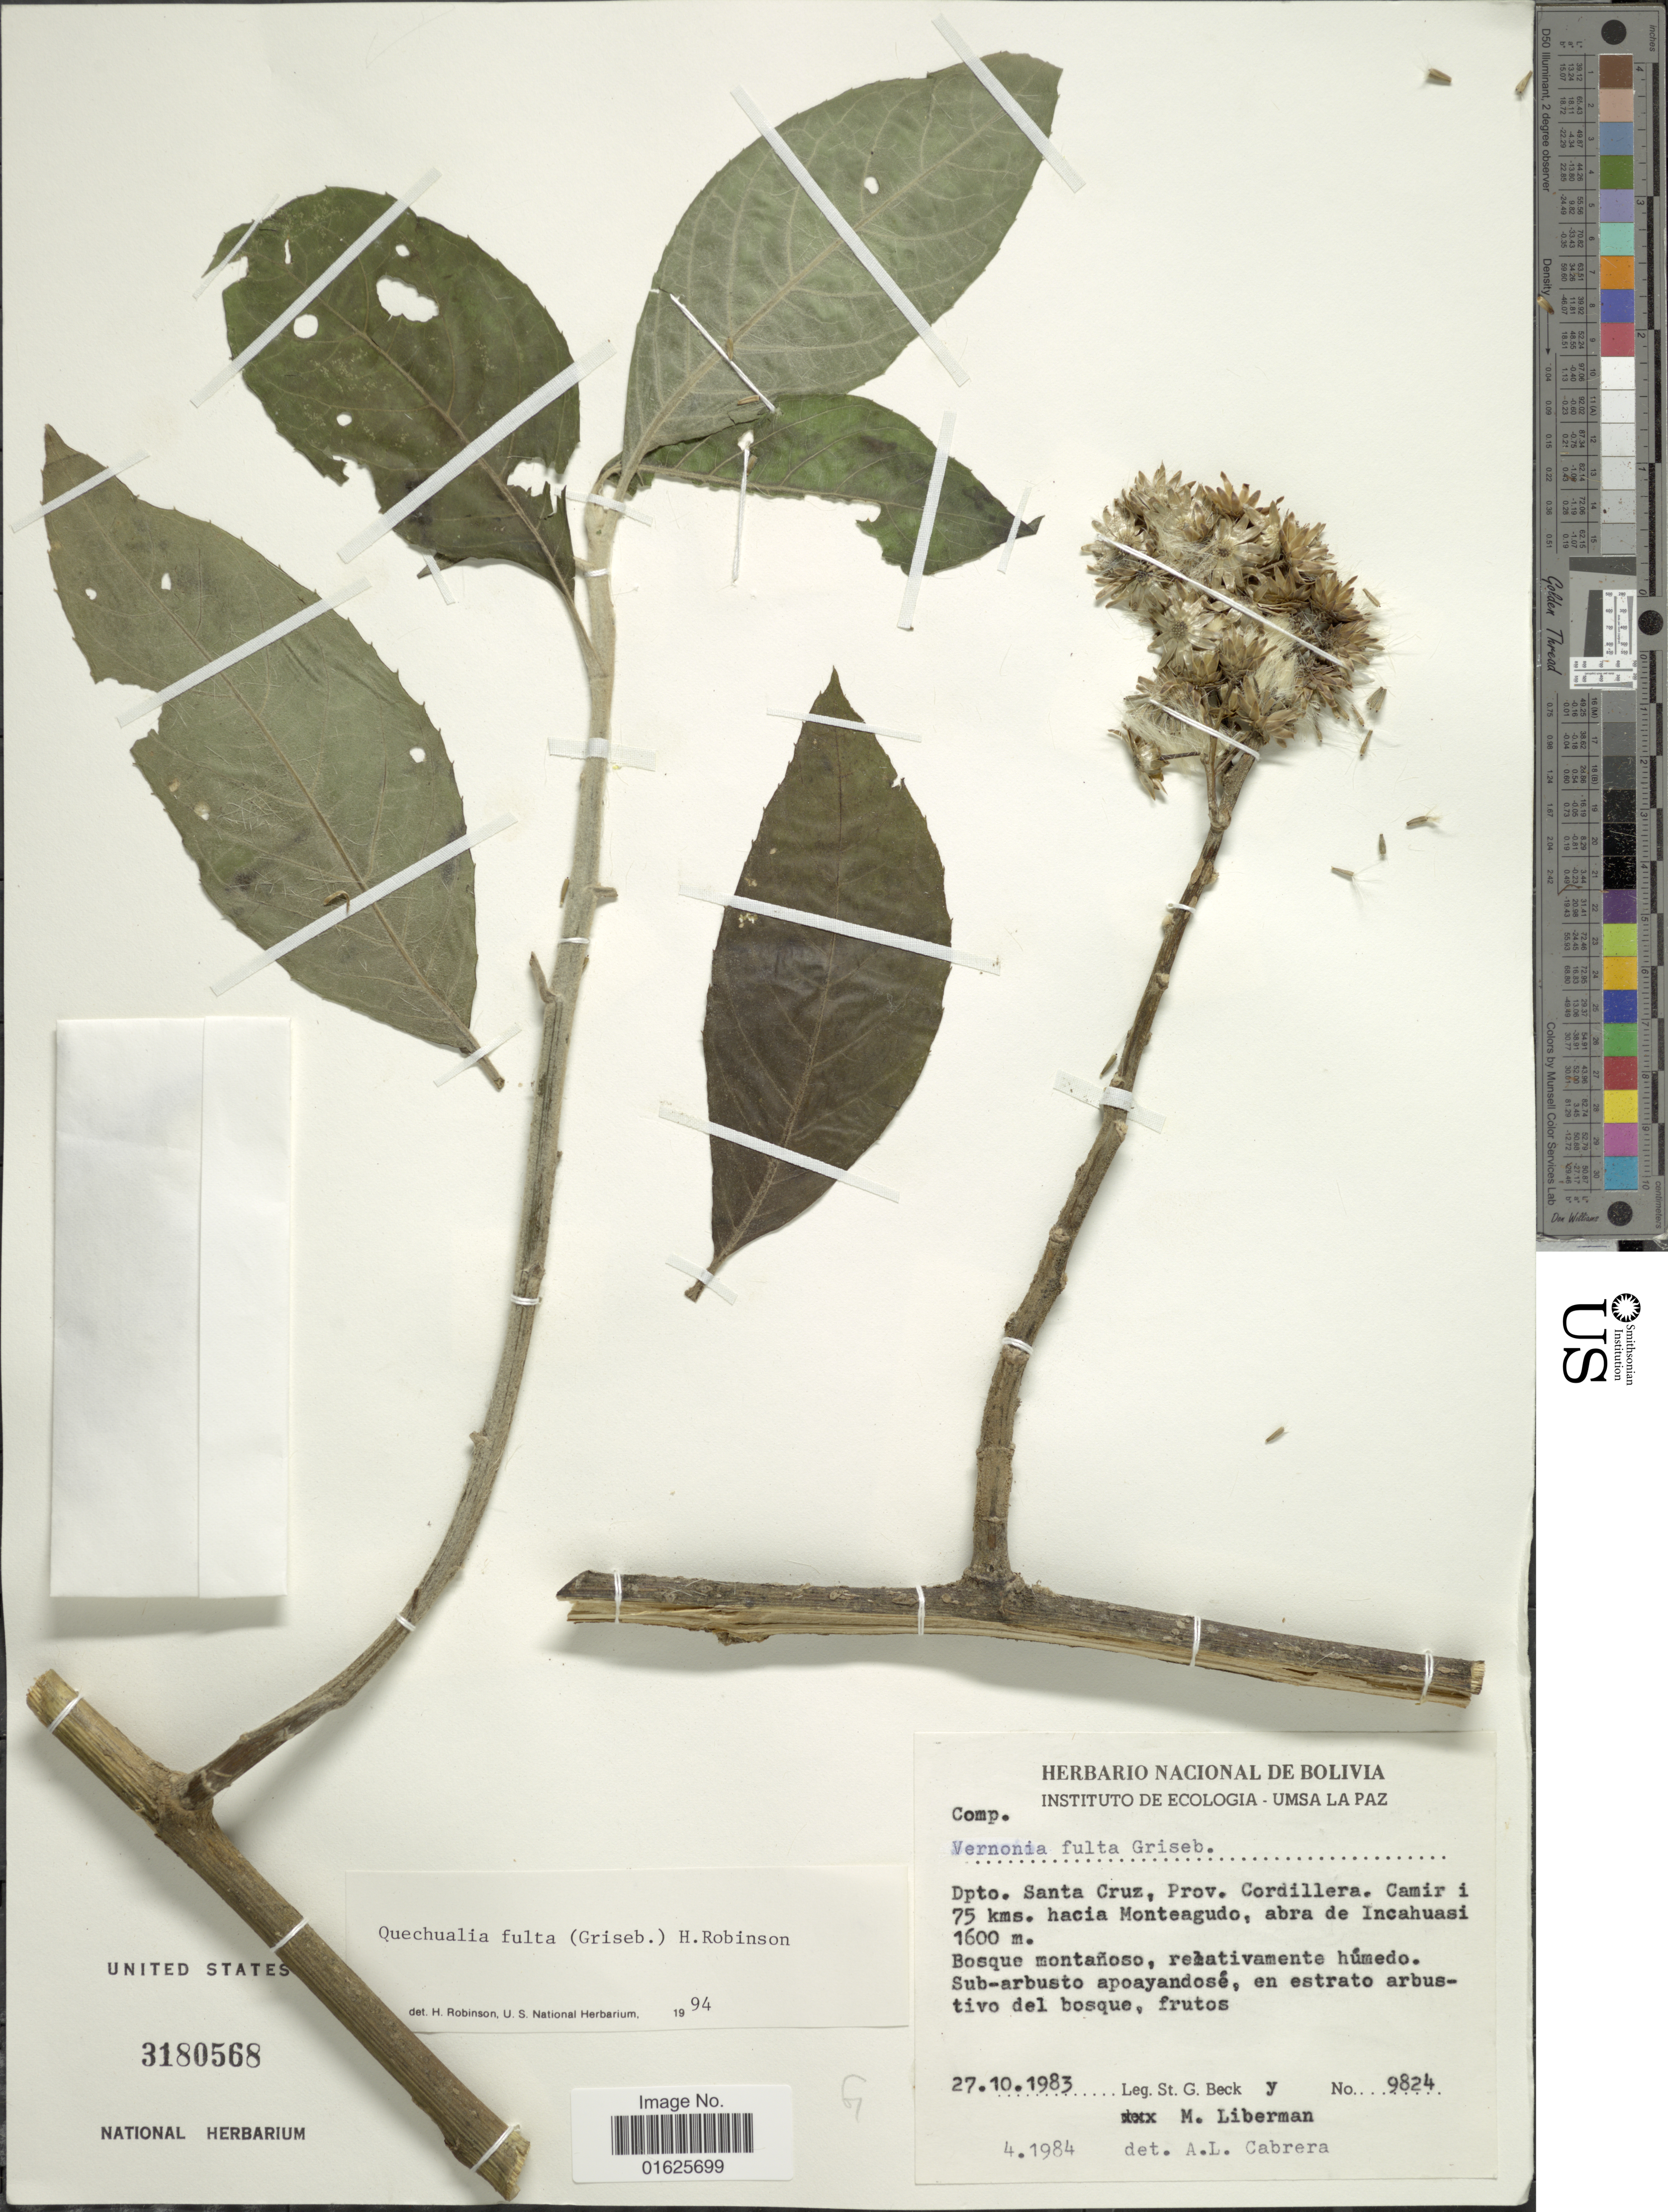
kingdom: Plantae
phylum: Tracheophyta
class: Magnoliopsida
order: Asterales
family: Asteraceae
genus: Quechualia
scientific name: Quechualia fulta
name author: (Griseb.) H. Rob.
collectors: S. G. Beck & M. Liberman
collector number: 9824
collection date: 1983-10-27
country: Bolivia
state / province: Santa Cruz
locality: Dpto Santa Cruz, Prov. Cordillera, Camiri i 75 kms. hacia Monteagudo, abra de Incahuasi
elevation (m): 1600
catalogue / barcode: US 3180568